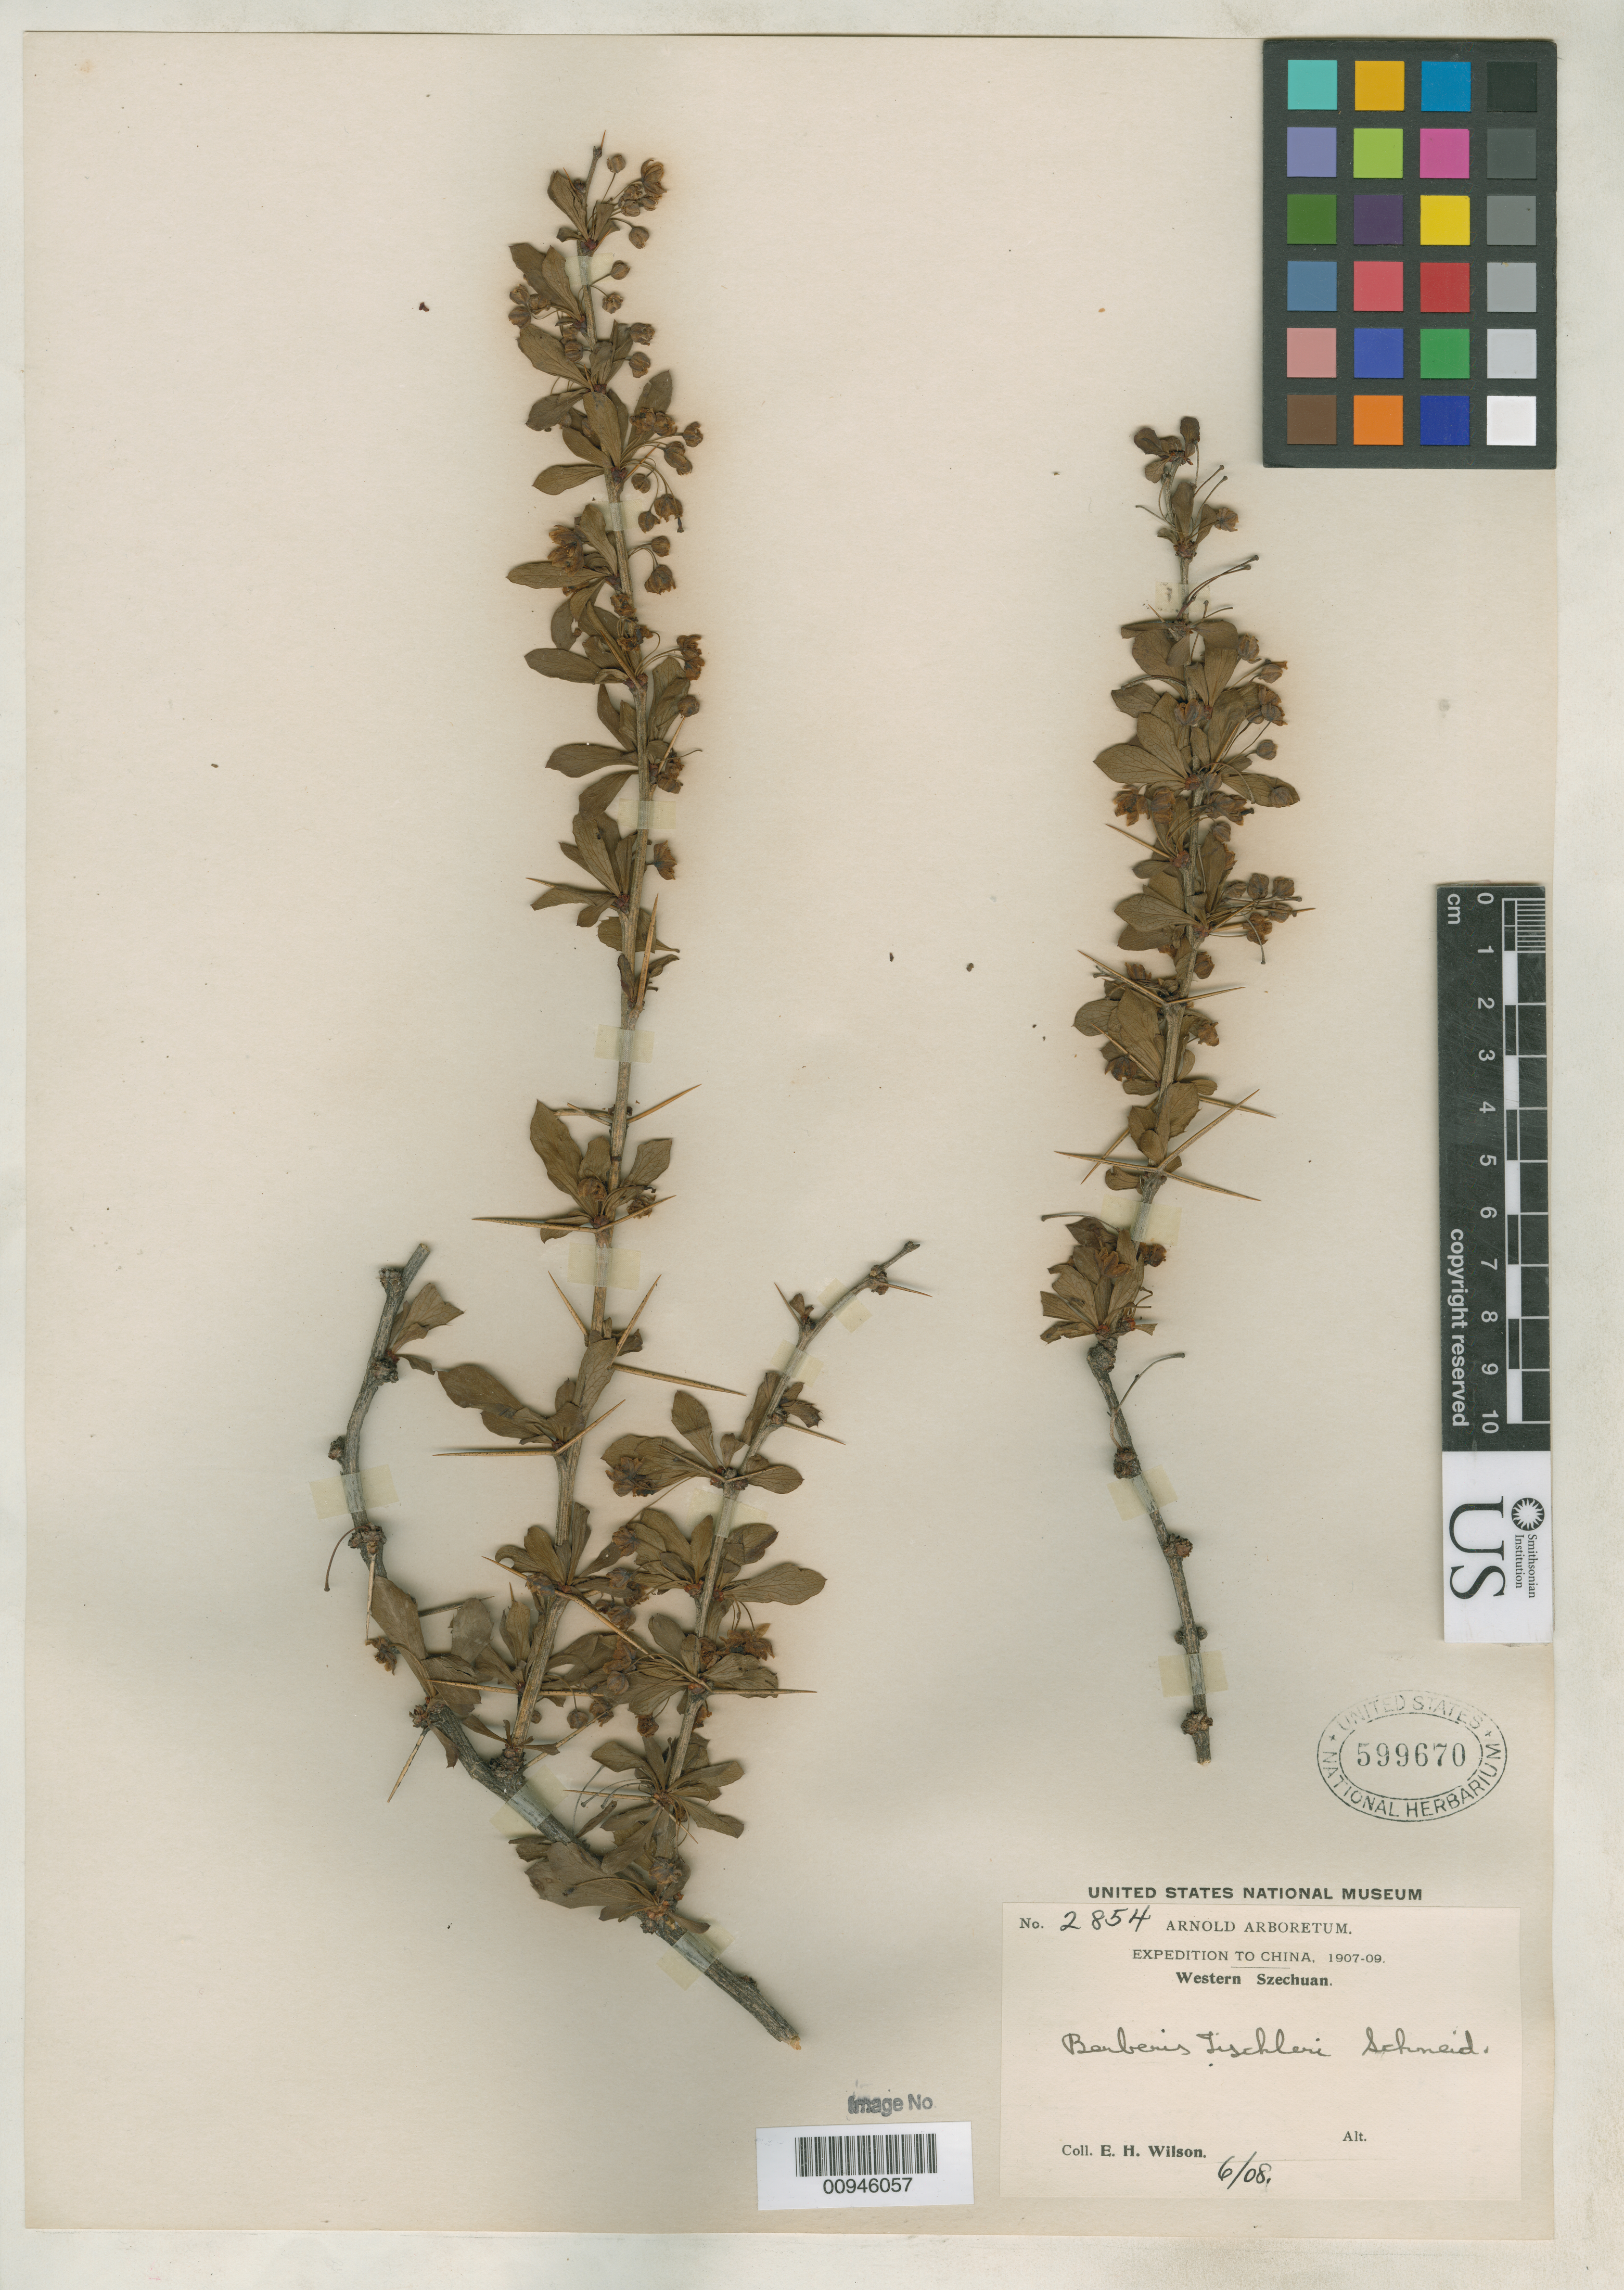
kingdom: Plantae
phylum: Tracheophyta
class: Magnoliopsida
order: Ranunculales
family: Berberidaceae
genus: Berberis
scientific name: Berberis tischleri var. abbreviata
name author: Ahrendt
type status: Isotype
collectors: E. H. Wilson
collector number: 2854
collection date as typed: Jun 1908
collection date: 1908-06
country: China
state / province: Sichuan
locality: Western Szechuan.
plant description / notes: Currently accepted name and status as isotype determined by Julian Harber based on image viewed (email comm. July 2009).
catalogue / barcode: US 599670